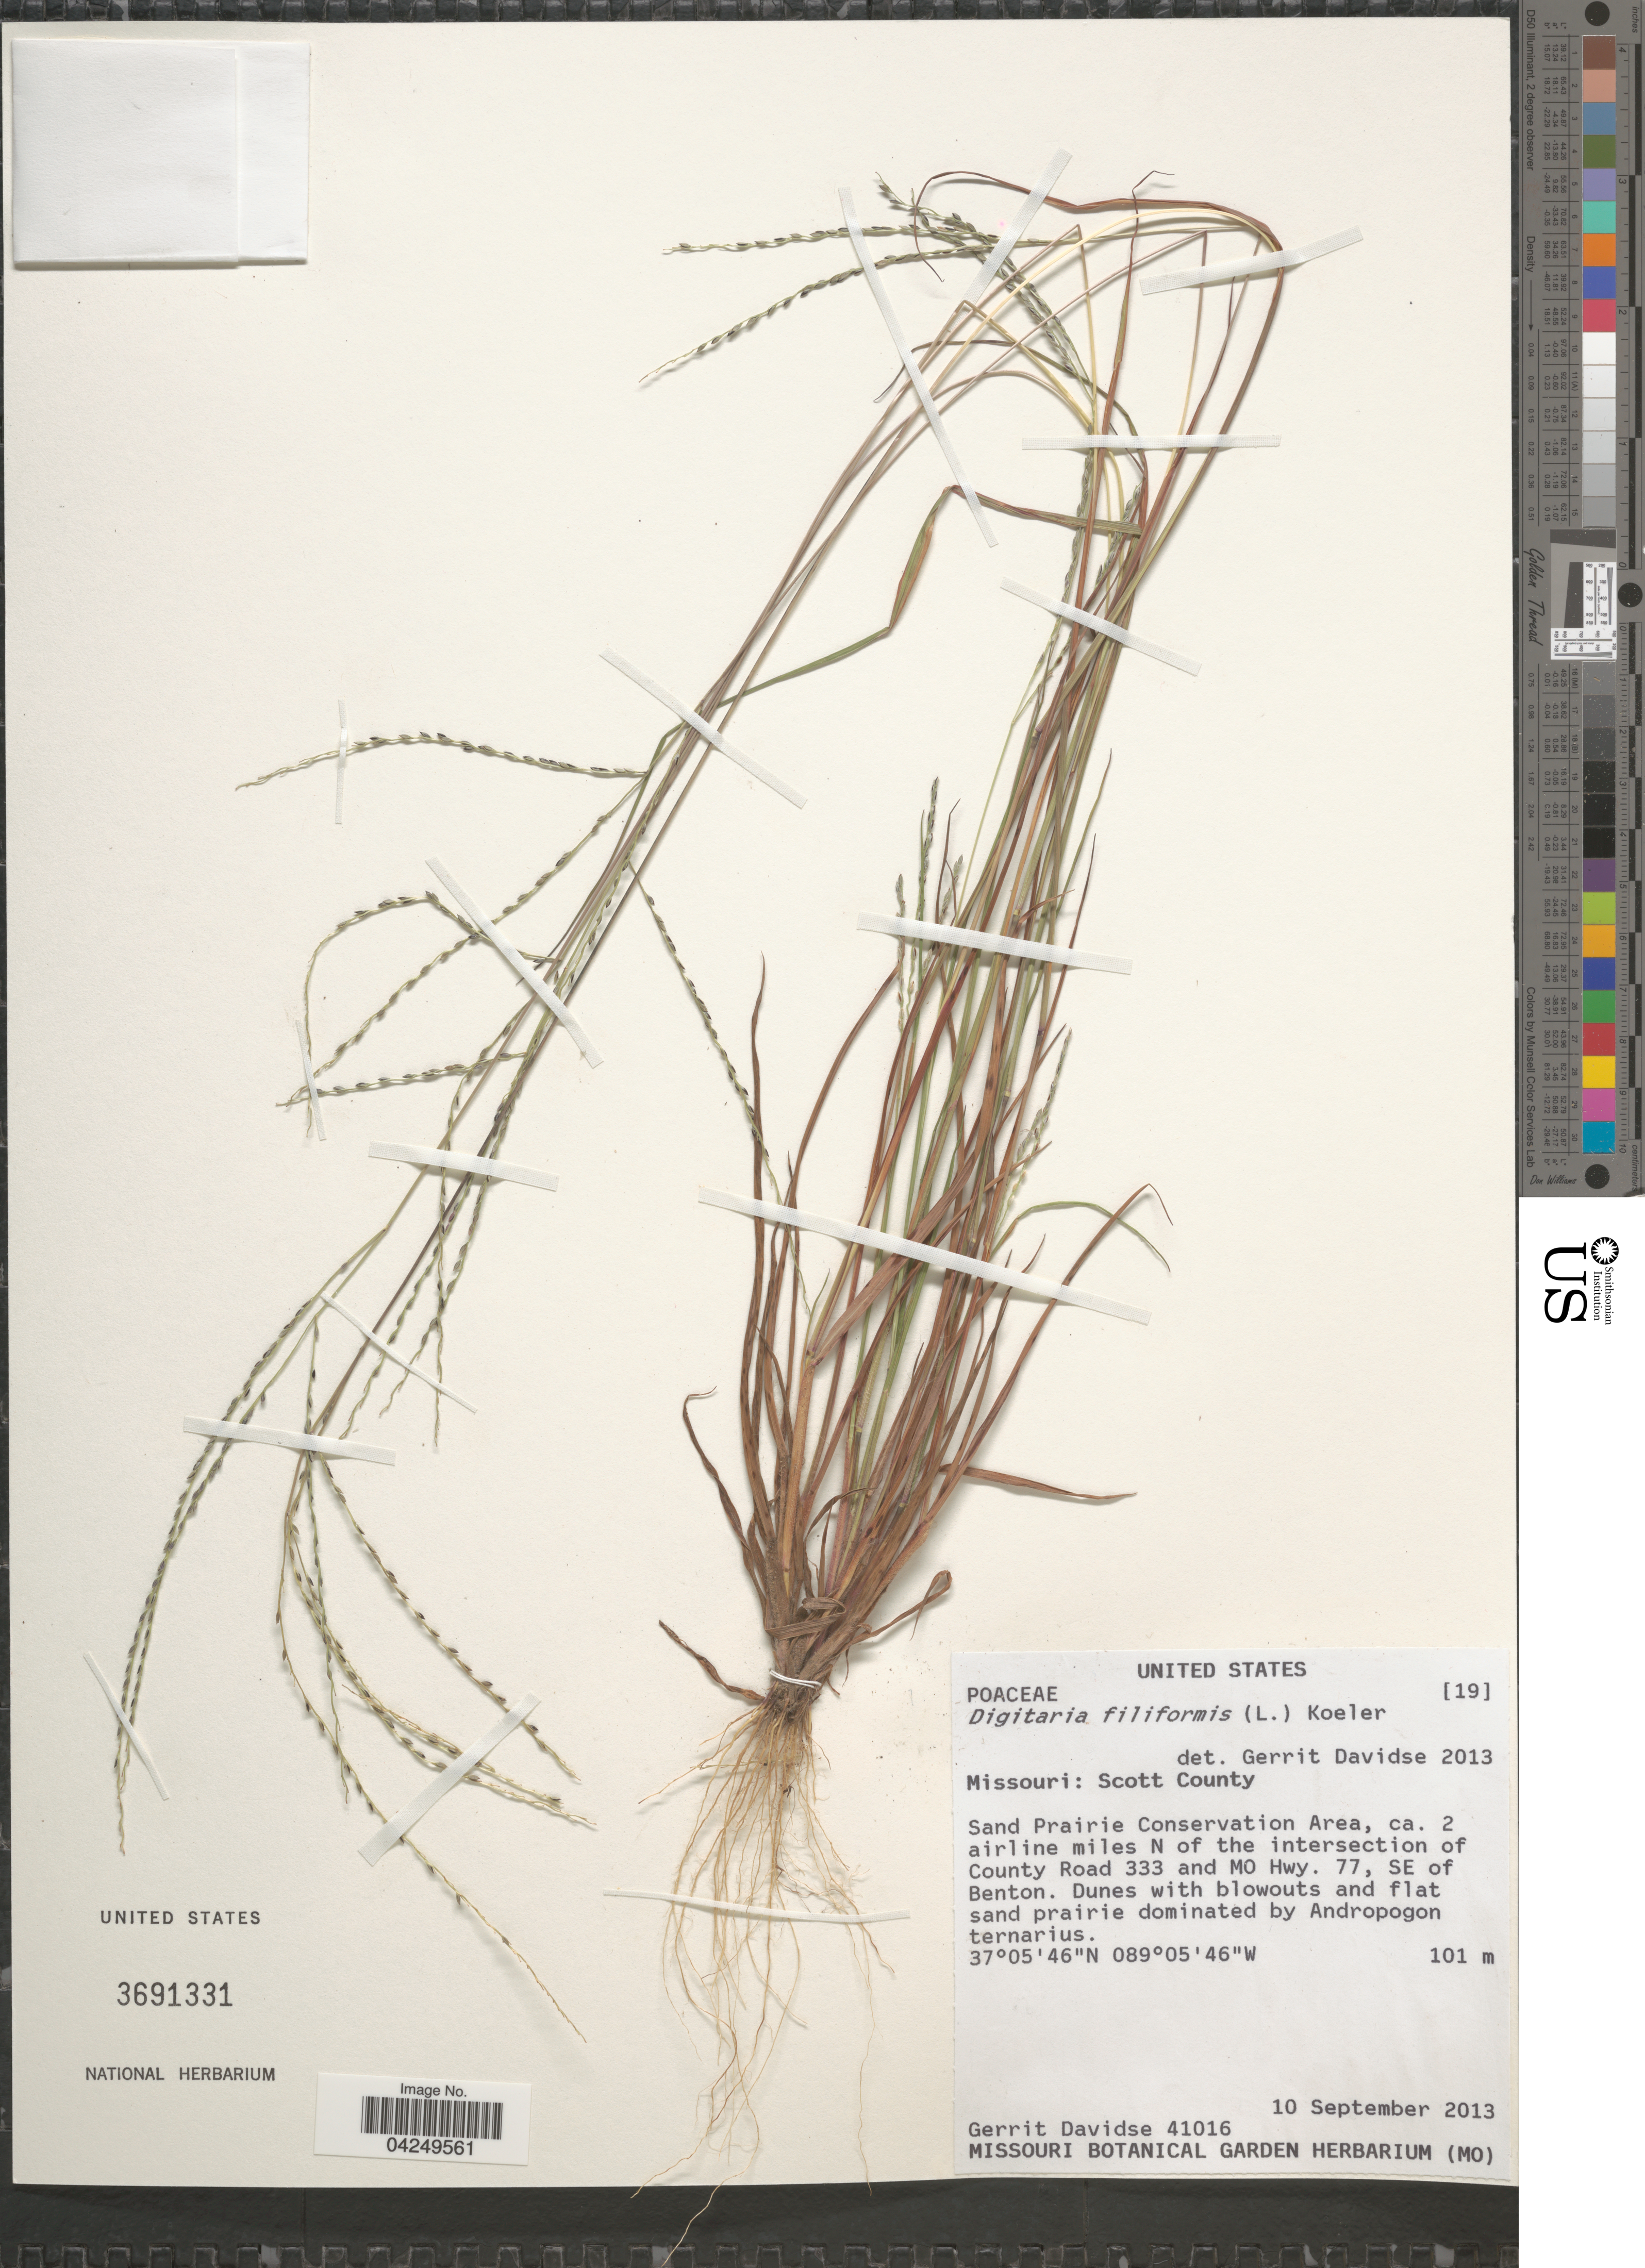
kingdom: Plantae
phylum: Tracheophyta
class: Liliopsida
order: Poales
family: Poaceae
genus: Digitaria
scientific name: Digitaria filiformis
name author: (L.) Koeler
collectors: G. Davidse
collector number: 41016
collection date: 2013-09-10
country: United States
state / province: Missouri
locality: Scott County. Sand Prairie Conservation Area, ca. 2 airline miles N of the intersection of County Road 333 and MO Hwy. 77, SE of Benton.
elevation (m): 101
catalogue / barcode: US 3691331